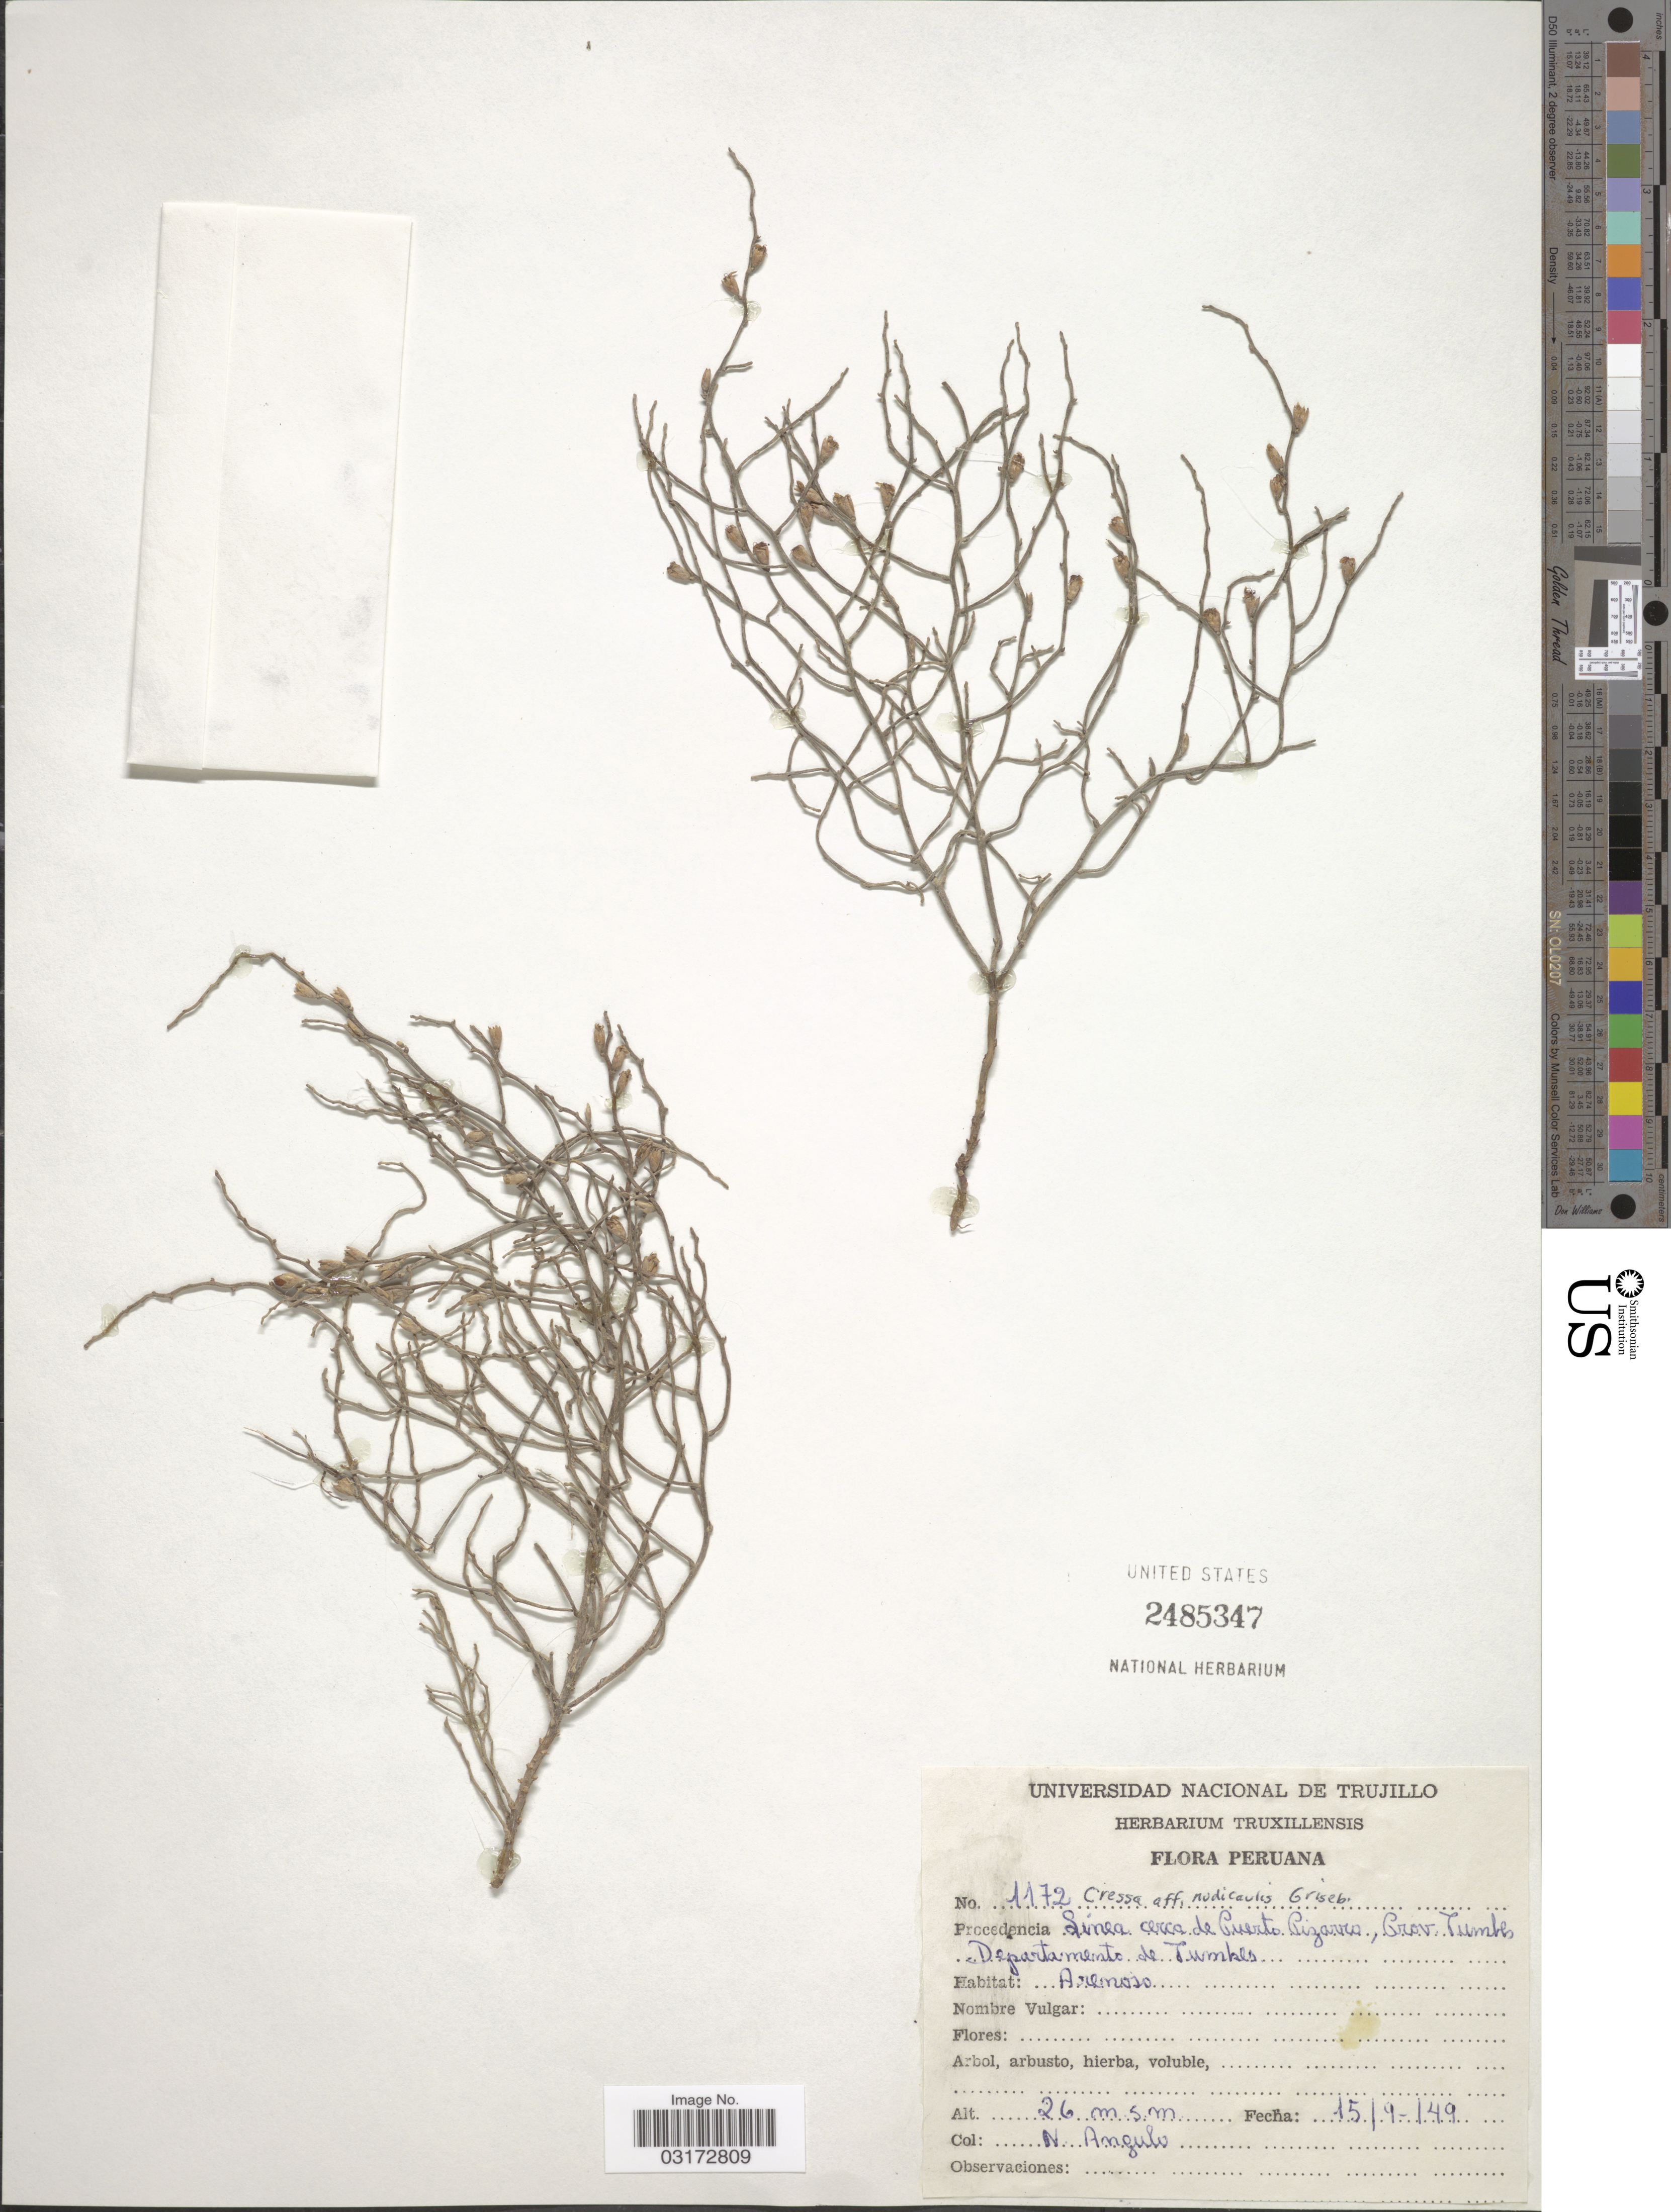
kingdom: Plantae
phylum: Tracheophyta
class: Magnoliopsida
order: Solanales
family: Convolvulaceae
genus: Cressa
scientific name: Cressa nudicaulis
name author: Griseb.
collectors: N. Angulo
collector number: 1172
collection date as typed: Transcribed d/m/y: 15/9/49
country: Peru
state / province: Tumbes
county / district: Tumbes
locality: Procedencia Sinea cerca de Puerto Pizarro, Prov. Tumbes, Departamento de Tumbes.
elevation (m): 26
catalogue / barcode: US 2485347